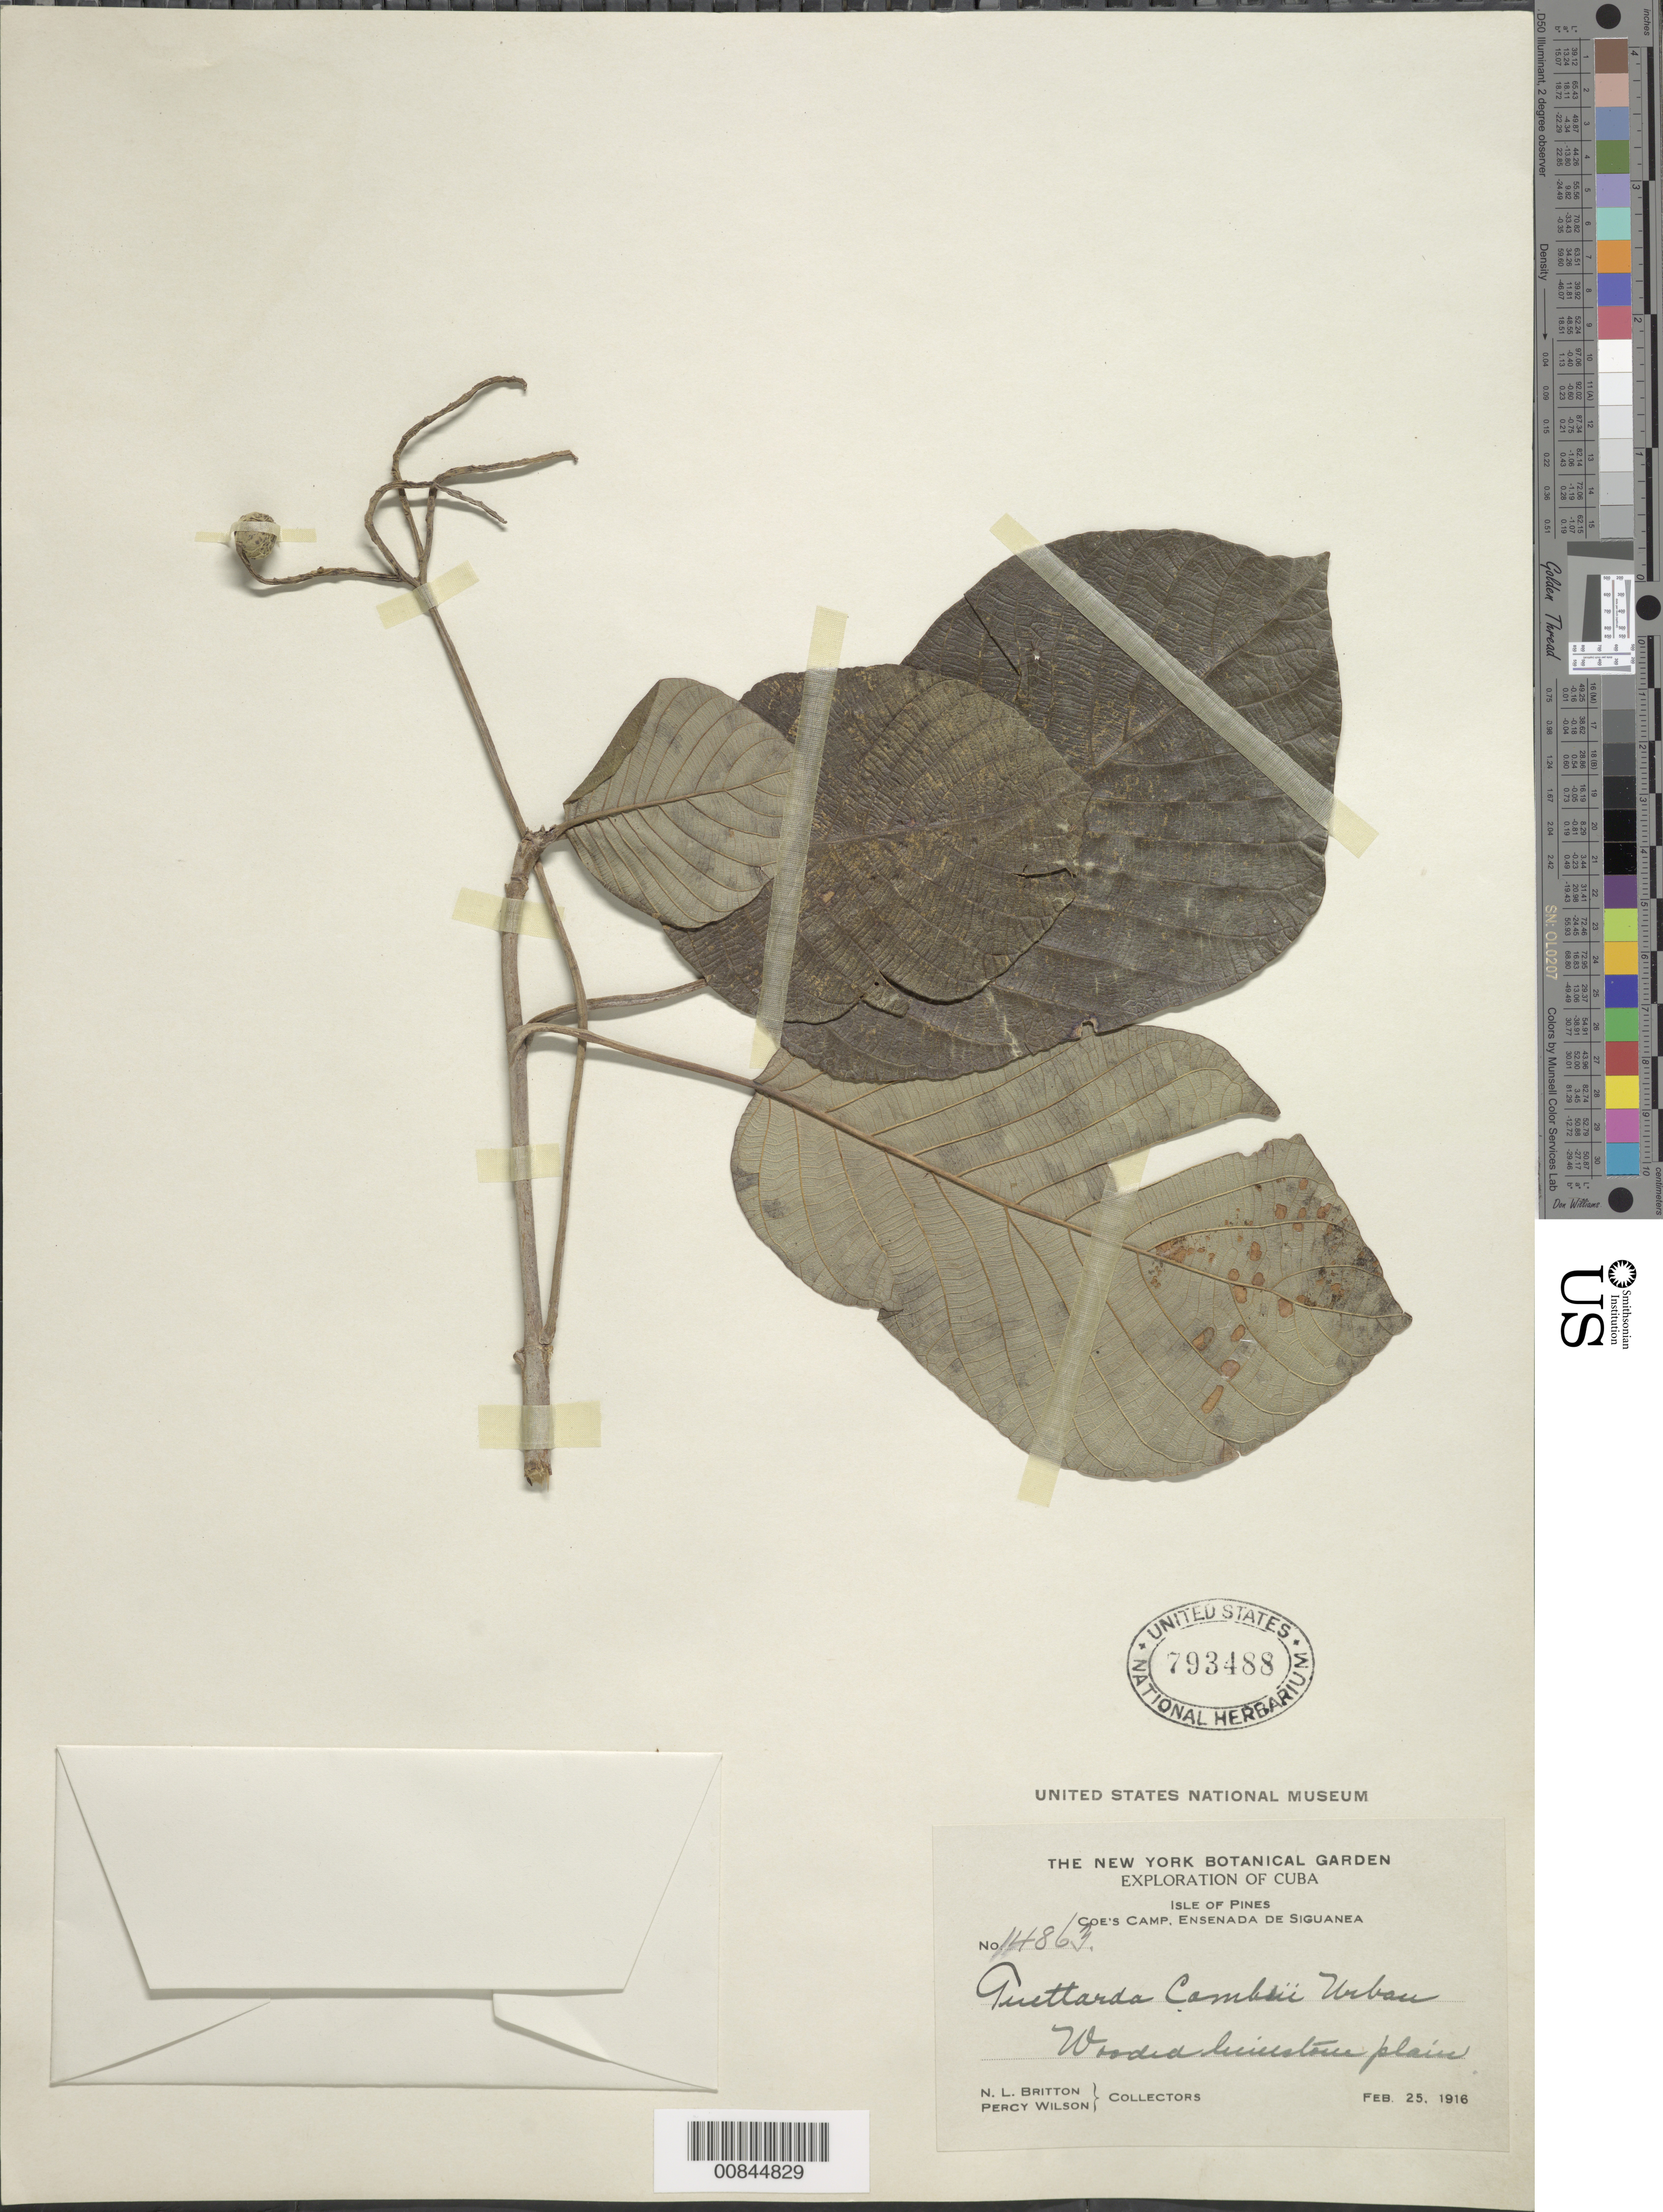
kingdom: Plantae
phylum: Tracheophyta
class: Magnoliopsida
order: Gentianales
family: Rubiaceae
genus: Guettarda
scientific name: Guettarda combsii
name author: Urb.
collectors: N. Britton & P. Wilson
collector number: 14863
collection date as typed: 25 Feb 1916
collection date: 1916-02-25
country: Cuba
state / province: Isla de La Juventud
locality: Coe's Camp, Ensenada de Siguanea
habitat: Wooded limestone plain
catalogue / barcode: US 793488